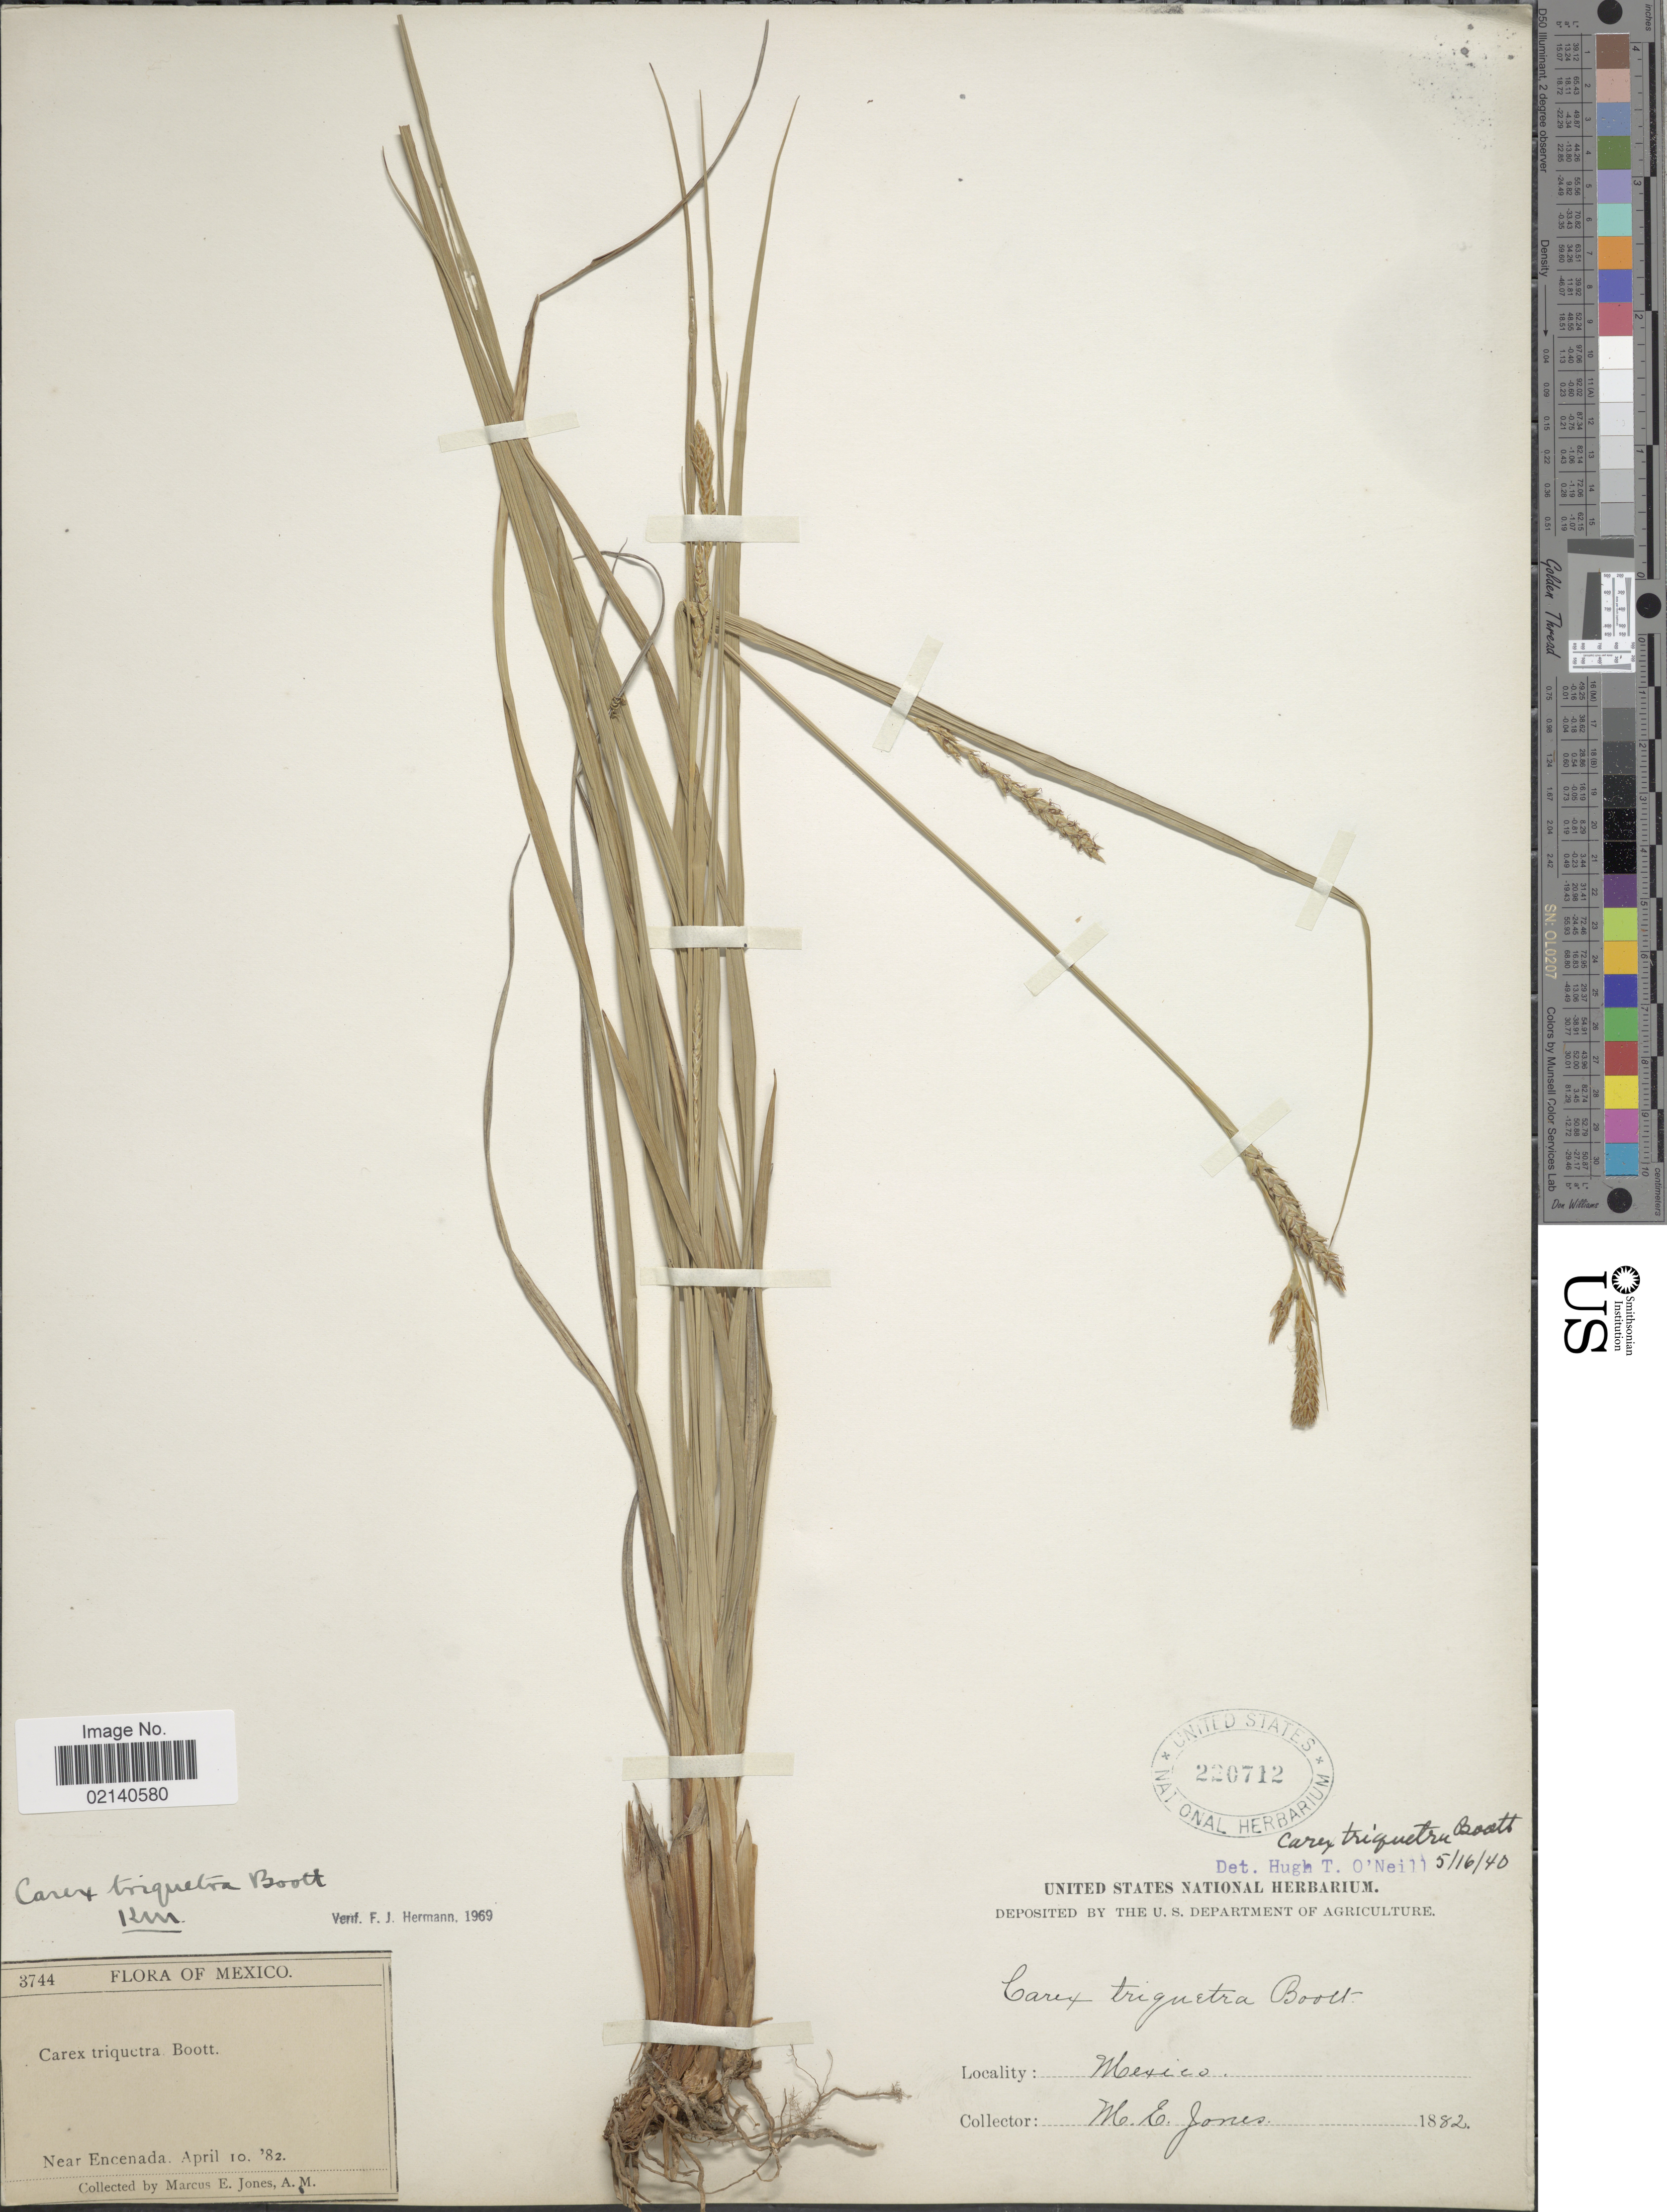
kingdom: Plantae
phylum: Tracheophyta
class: Liliopsida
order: Poales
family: Cyperaceae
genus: Carex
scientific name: Carex triquetra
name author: Boott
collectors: M. E. Jones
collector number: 3744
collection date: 1882-04-10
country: Mexico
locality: Near Encenada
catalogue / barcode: US 220712